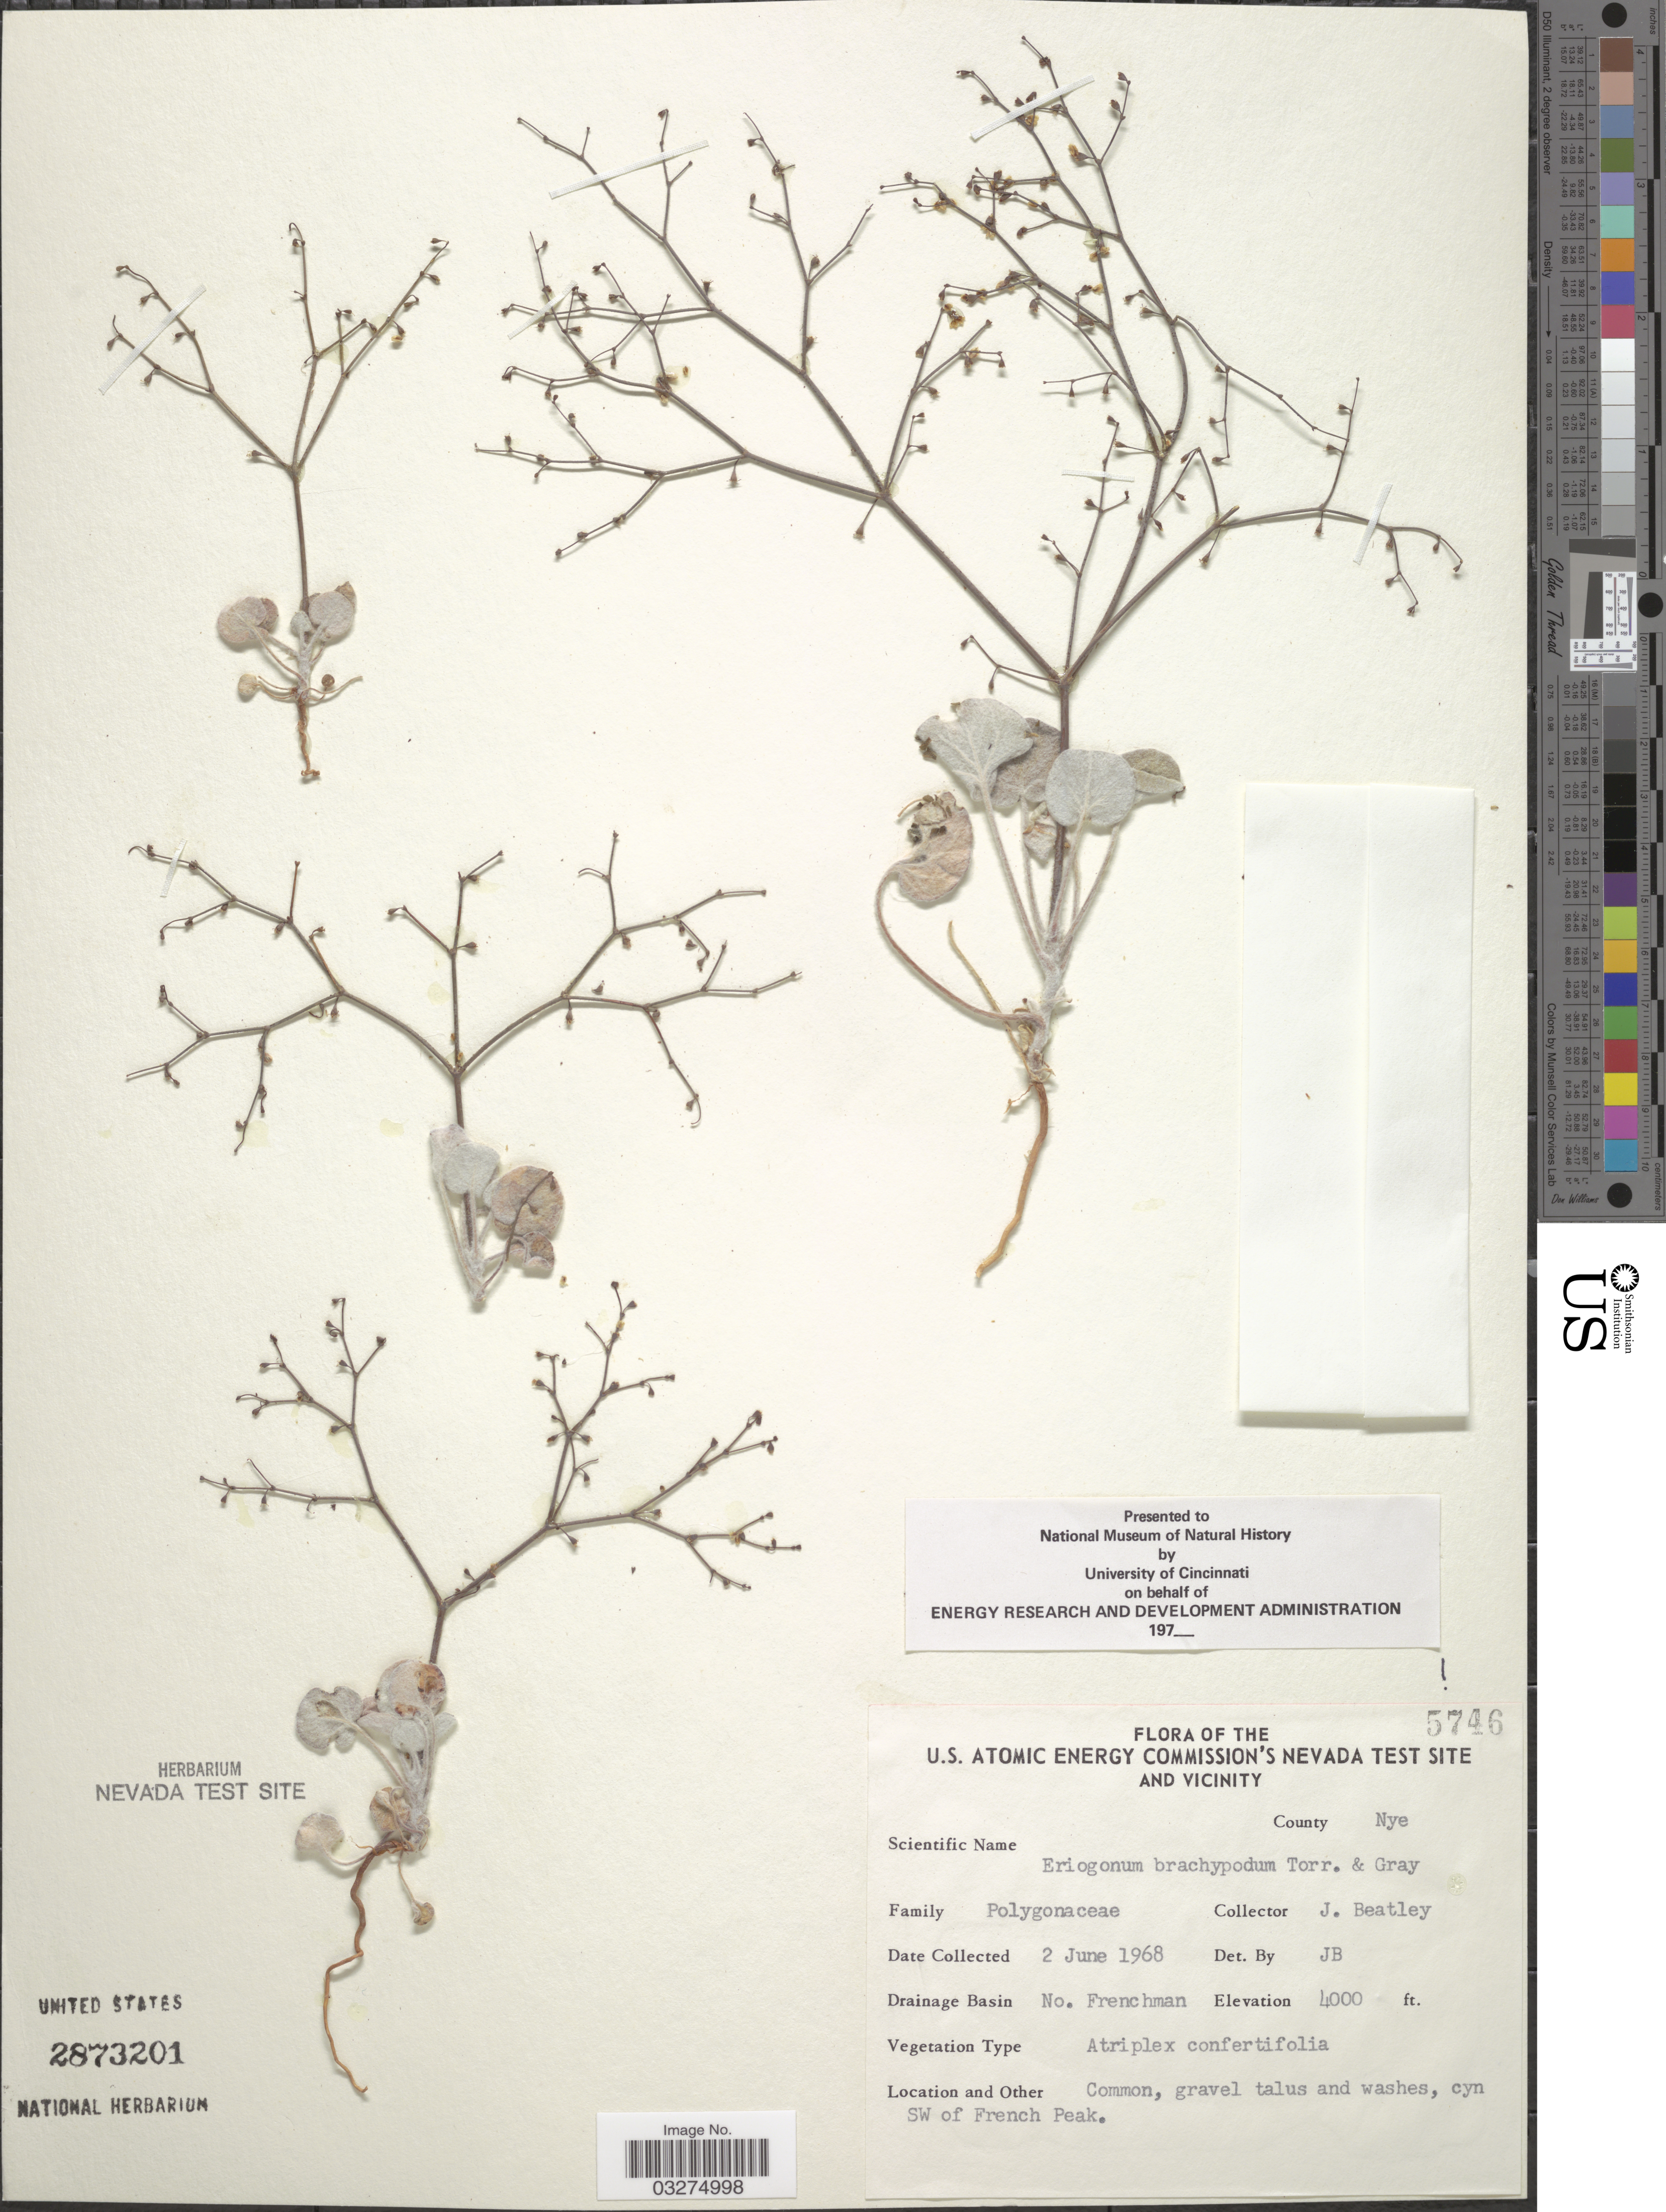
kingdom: Plantae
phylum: Tracheophyta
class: Magnoliopsida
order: Caryophyllales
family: Polygonaceae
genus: Eriogonum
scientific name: Eriogonum brachypodum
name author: Torr. & A. Gray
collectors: J. C. Beatley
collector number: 5746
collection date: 1968-06-02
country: United States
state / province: Nevada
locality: U. S. Atomic Energy Commission's Nevada Test Site and Vicinity. County Nye. Drainage Basin No. Frenchman. Cyn SW of French Peak.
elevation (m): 1219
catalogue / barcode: US 2873201